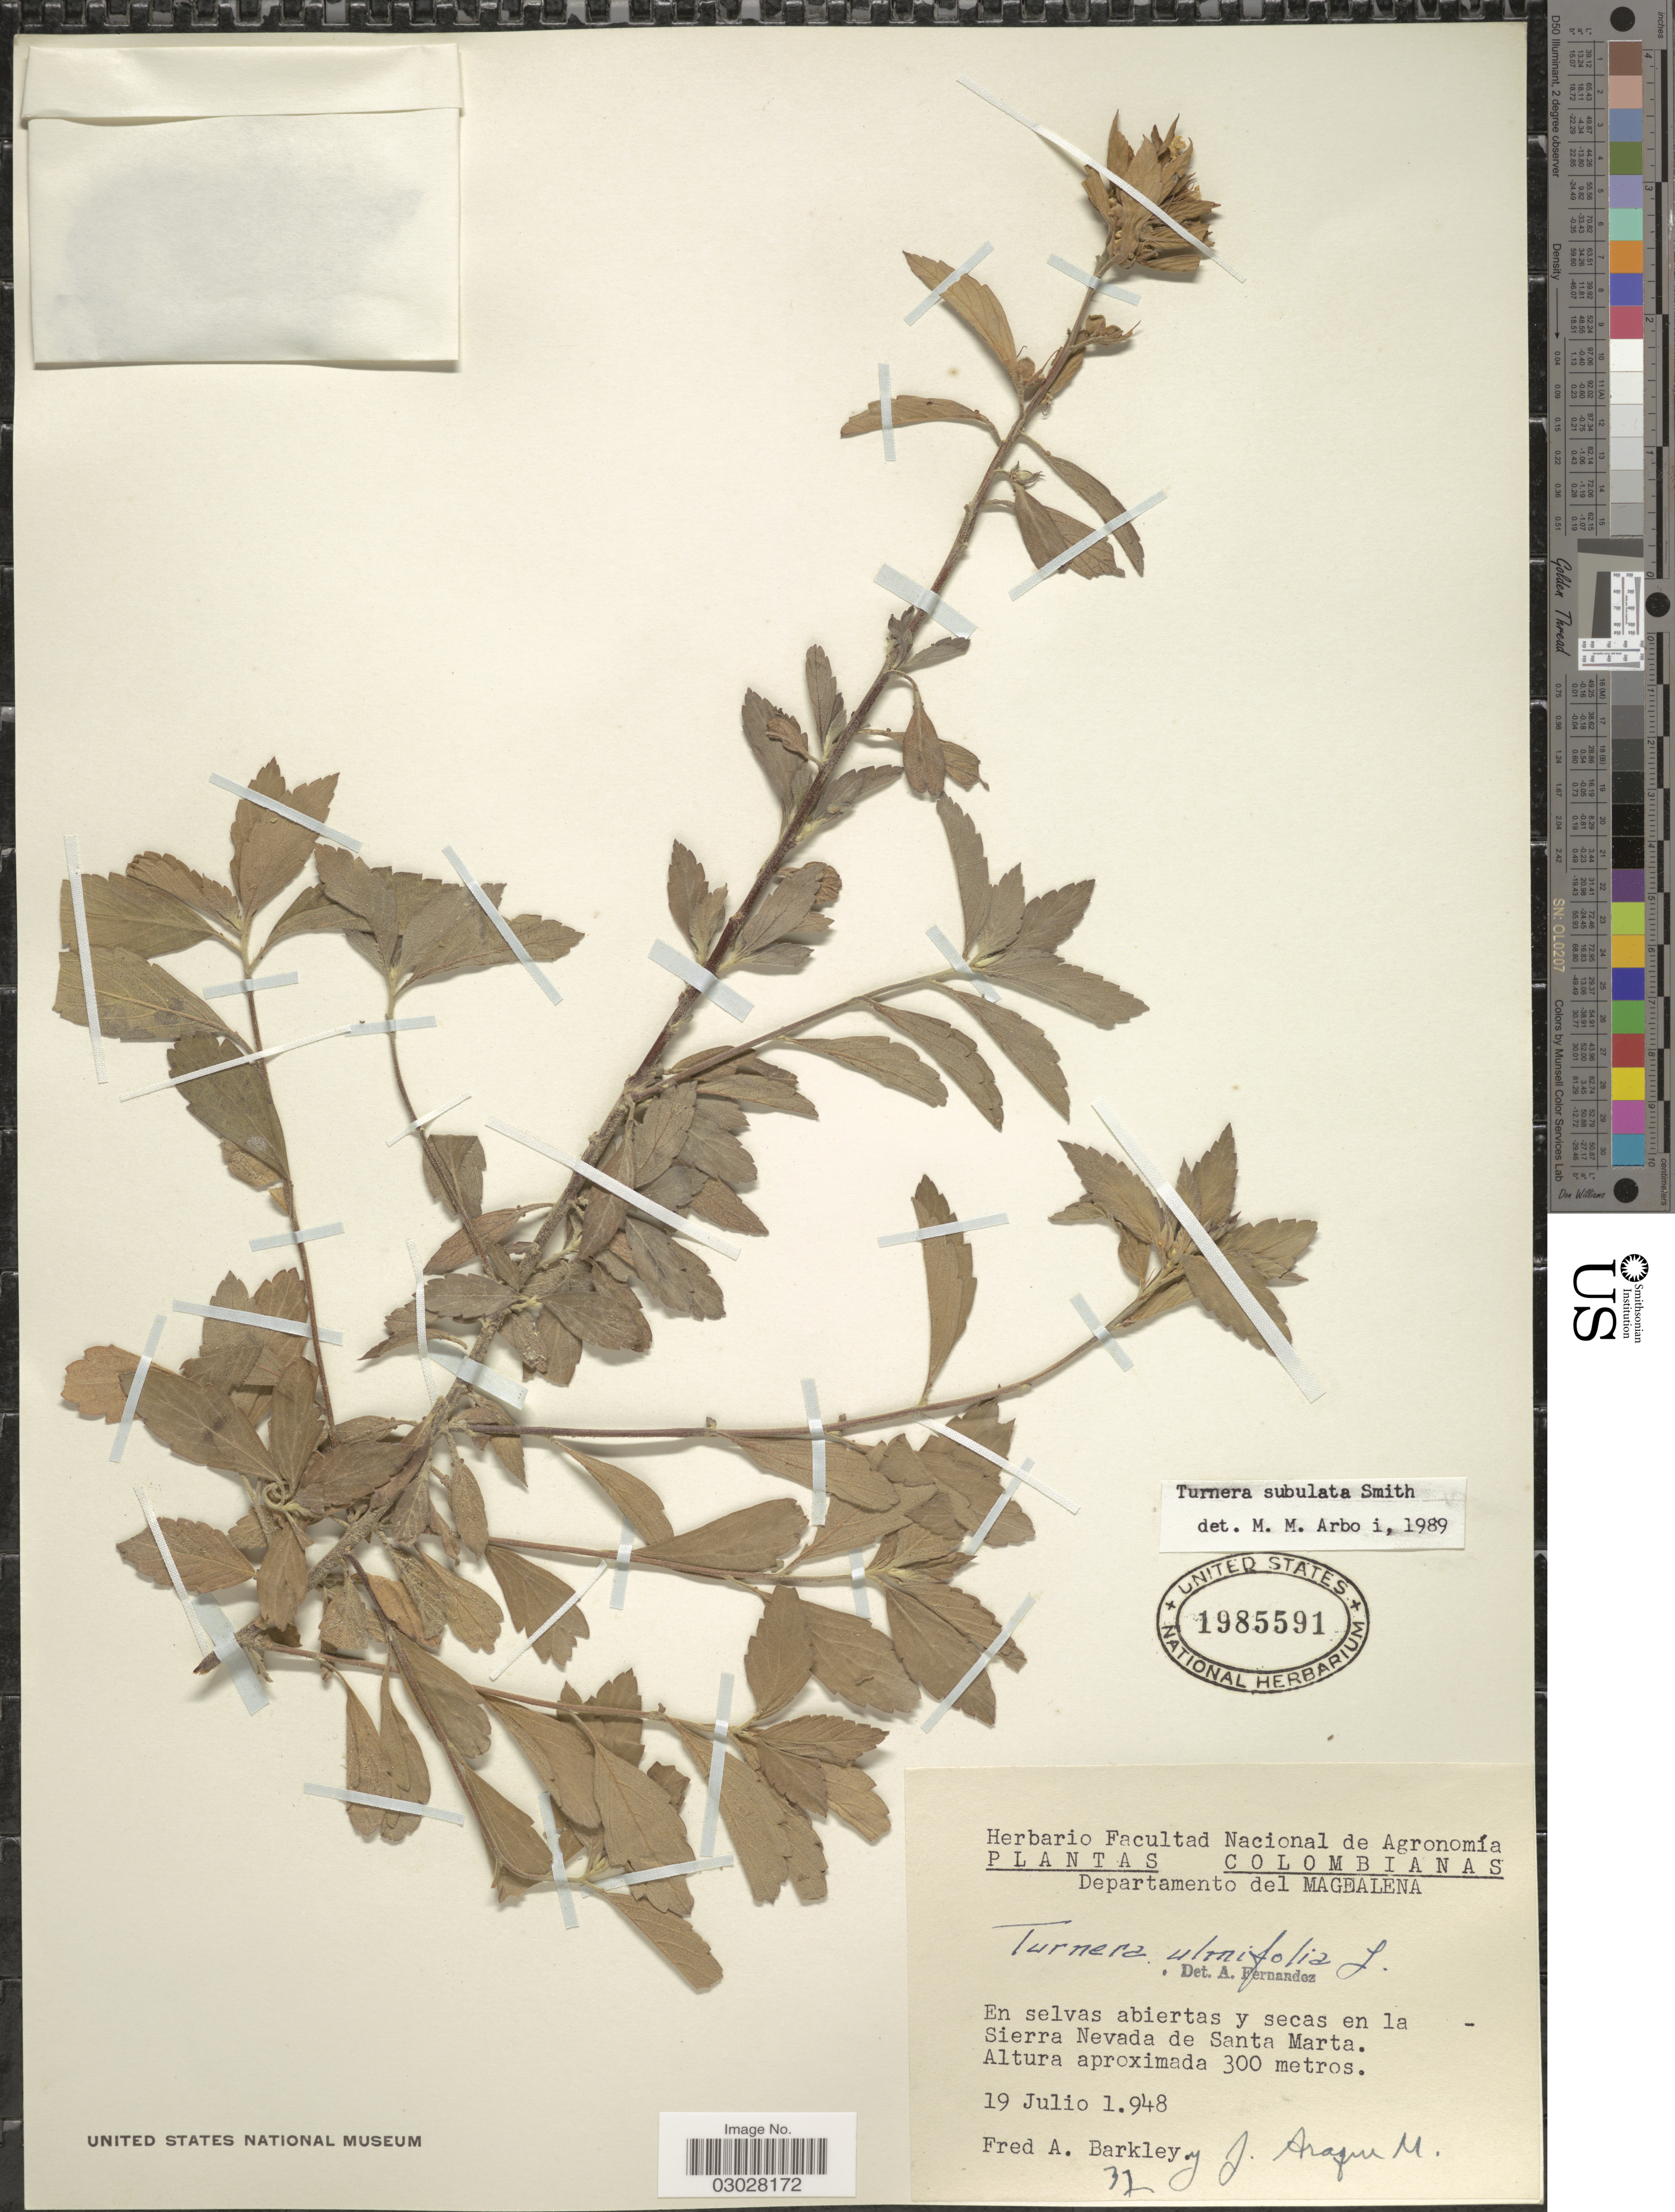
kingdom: Plantae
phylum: Tracheophyta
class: Magnoliopsida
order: Malpighiales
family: Turneraceae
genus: Turnera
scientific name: Turnera subulata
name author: Sm.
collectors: F. A. Barkley & J. Araque Molina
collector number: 32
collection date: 1948-07-19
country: Colombia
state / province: Magdalena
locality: Departamento del Magdalena. En selvas abiertas y secas en la - Sierra Nevada de Santa Marta.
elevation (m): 300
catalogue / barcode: US 1985591